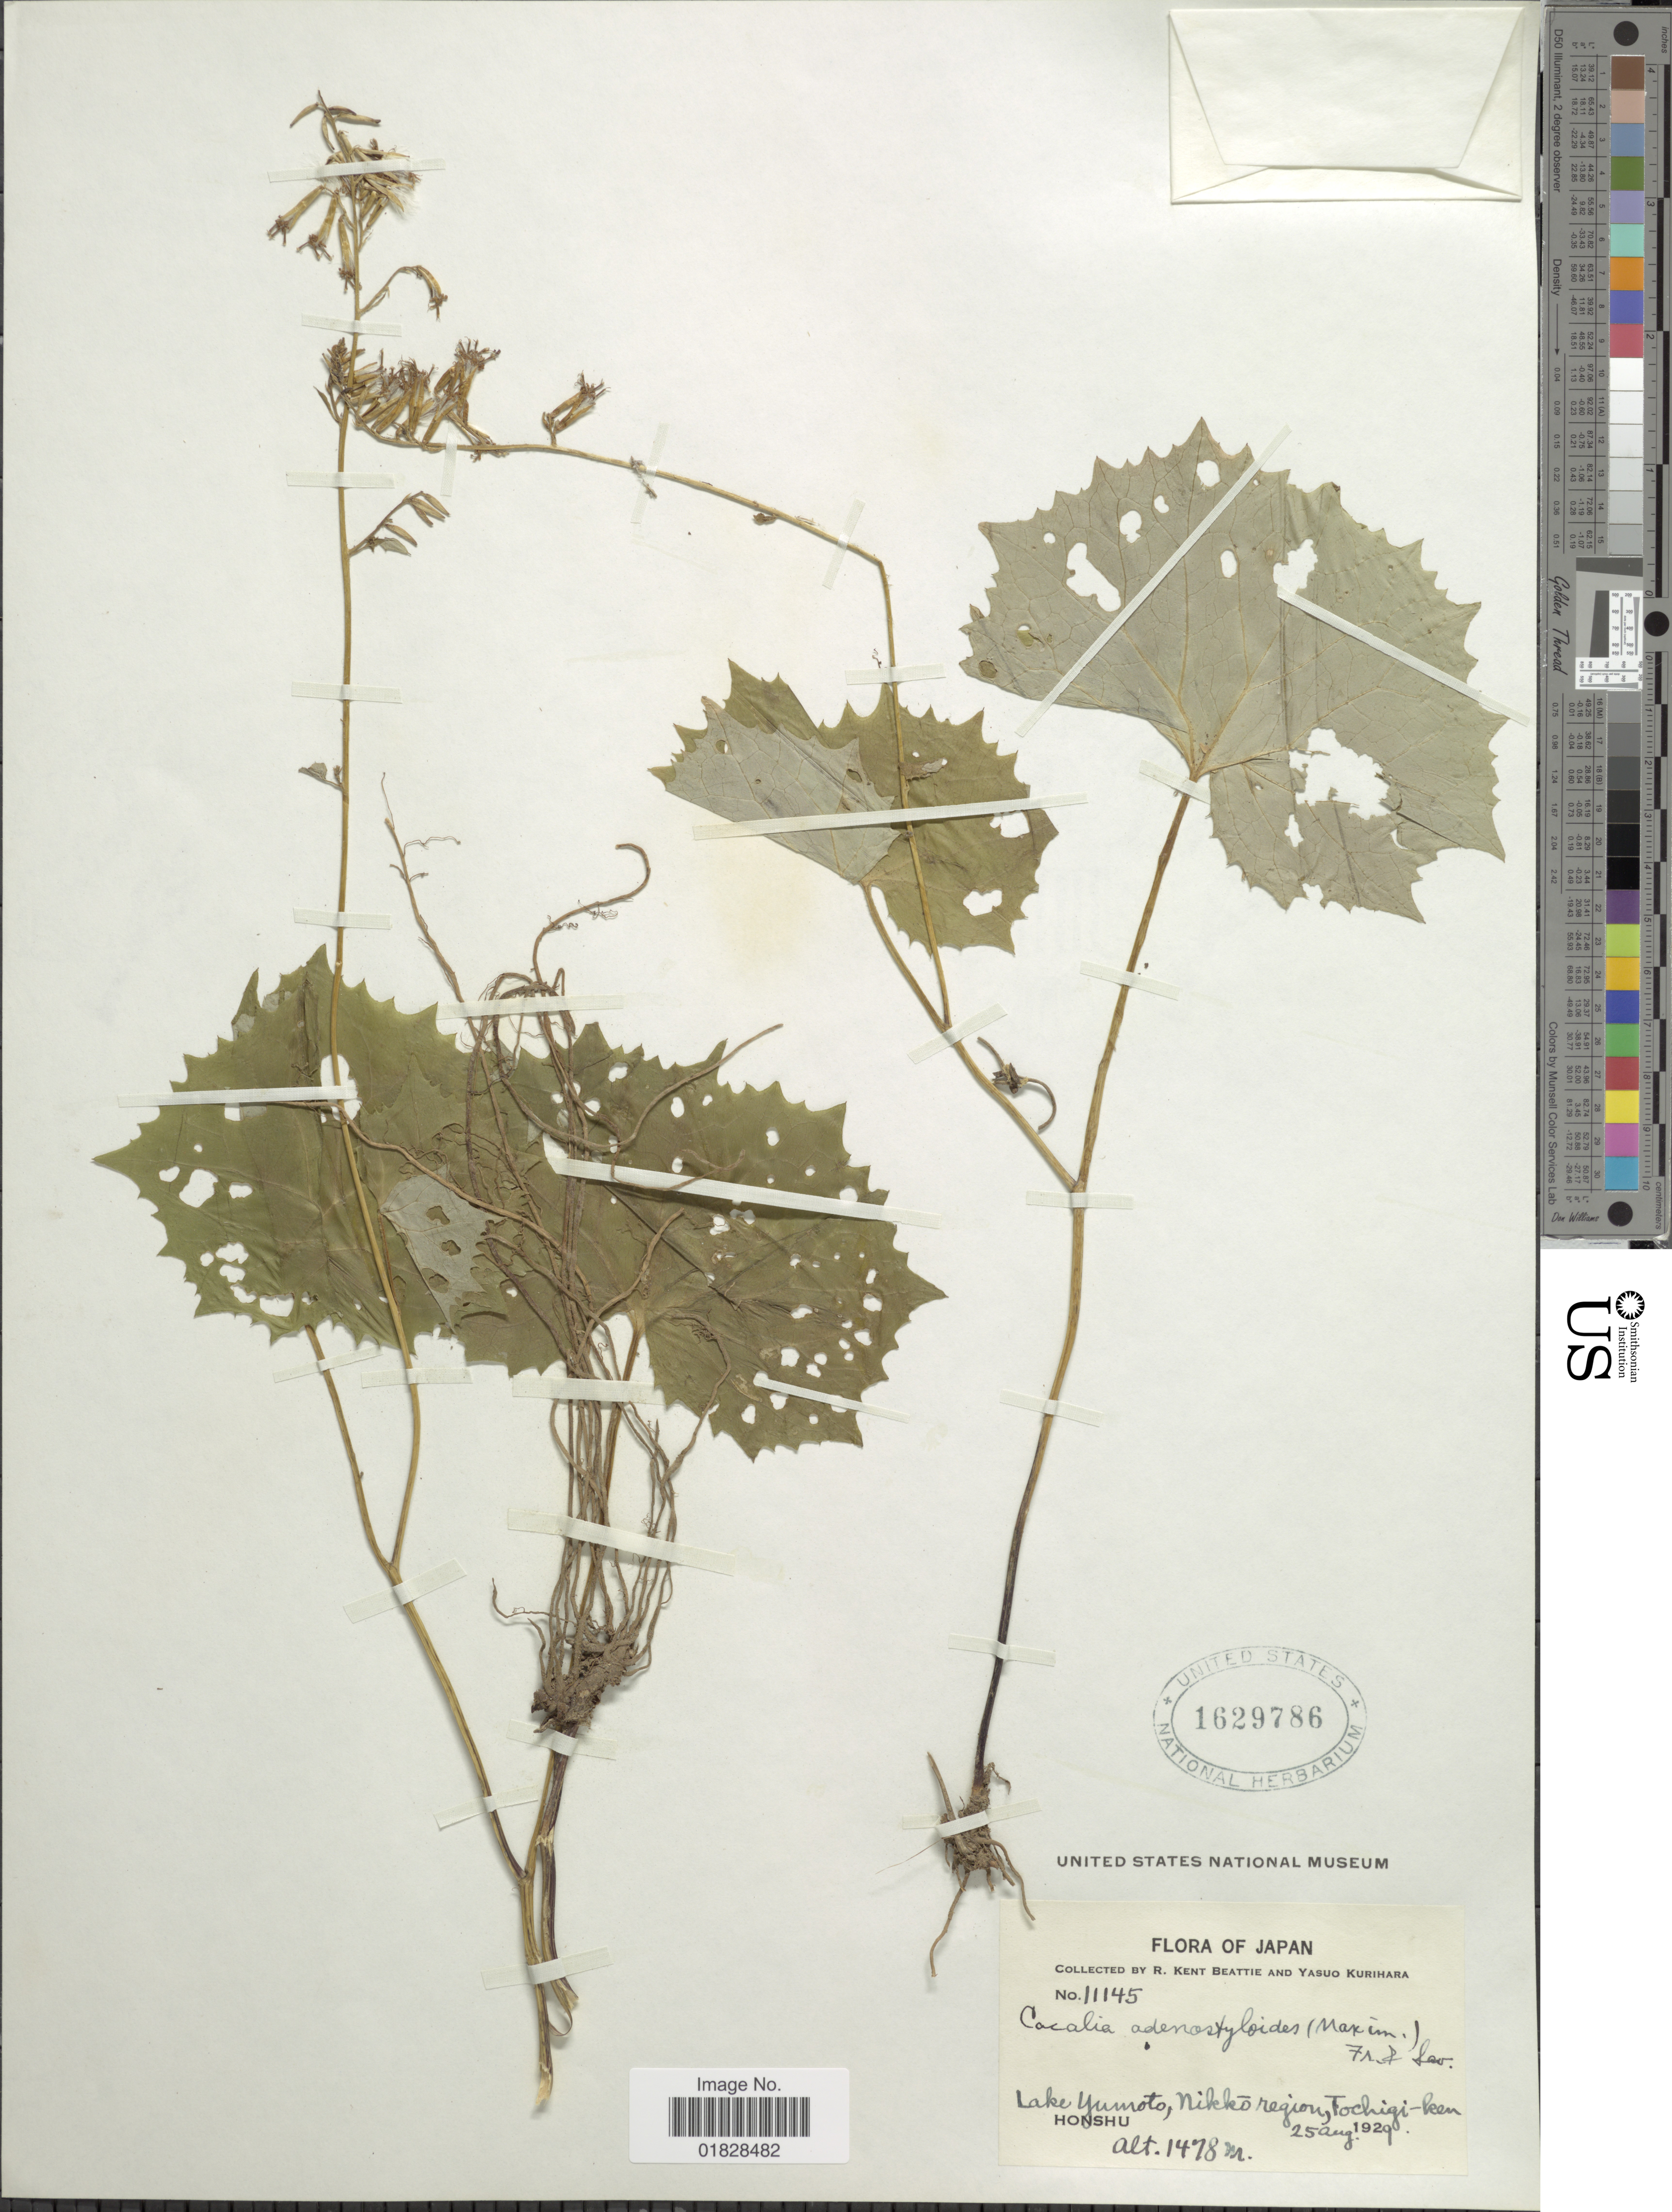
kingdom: Plantae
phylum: Tracheophyta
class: Magnoliopsida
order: Asterales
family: Asteraceae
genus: Parasenecio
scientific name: Parasenecio adenostyloides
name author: (Franch.) Sav. ex Maxim.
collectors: R. K. Beattie & Y. Kurihara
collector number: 11145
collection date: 1929-08-25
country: Japan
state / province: Totigi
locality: Lake Yumoto, Nikkö region, Tochigi-ken. Honshu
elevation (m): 1478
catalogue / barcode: US 1629786